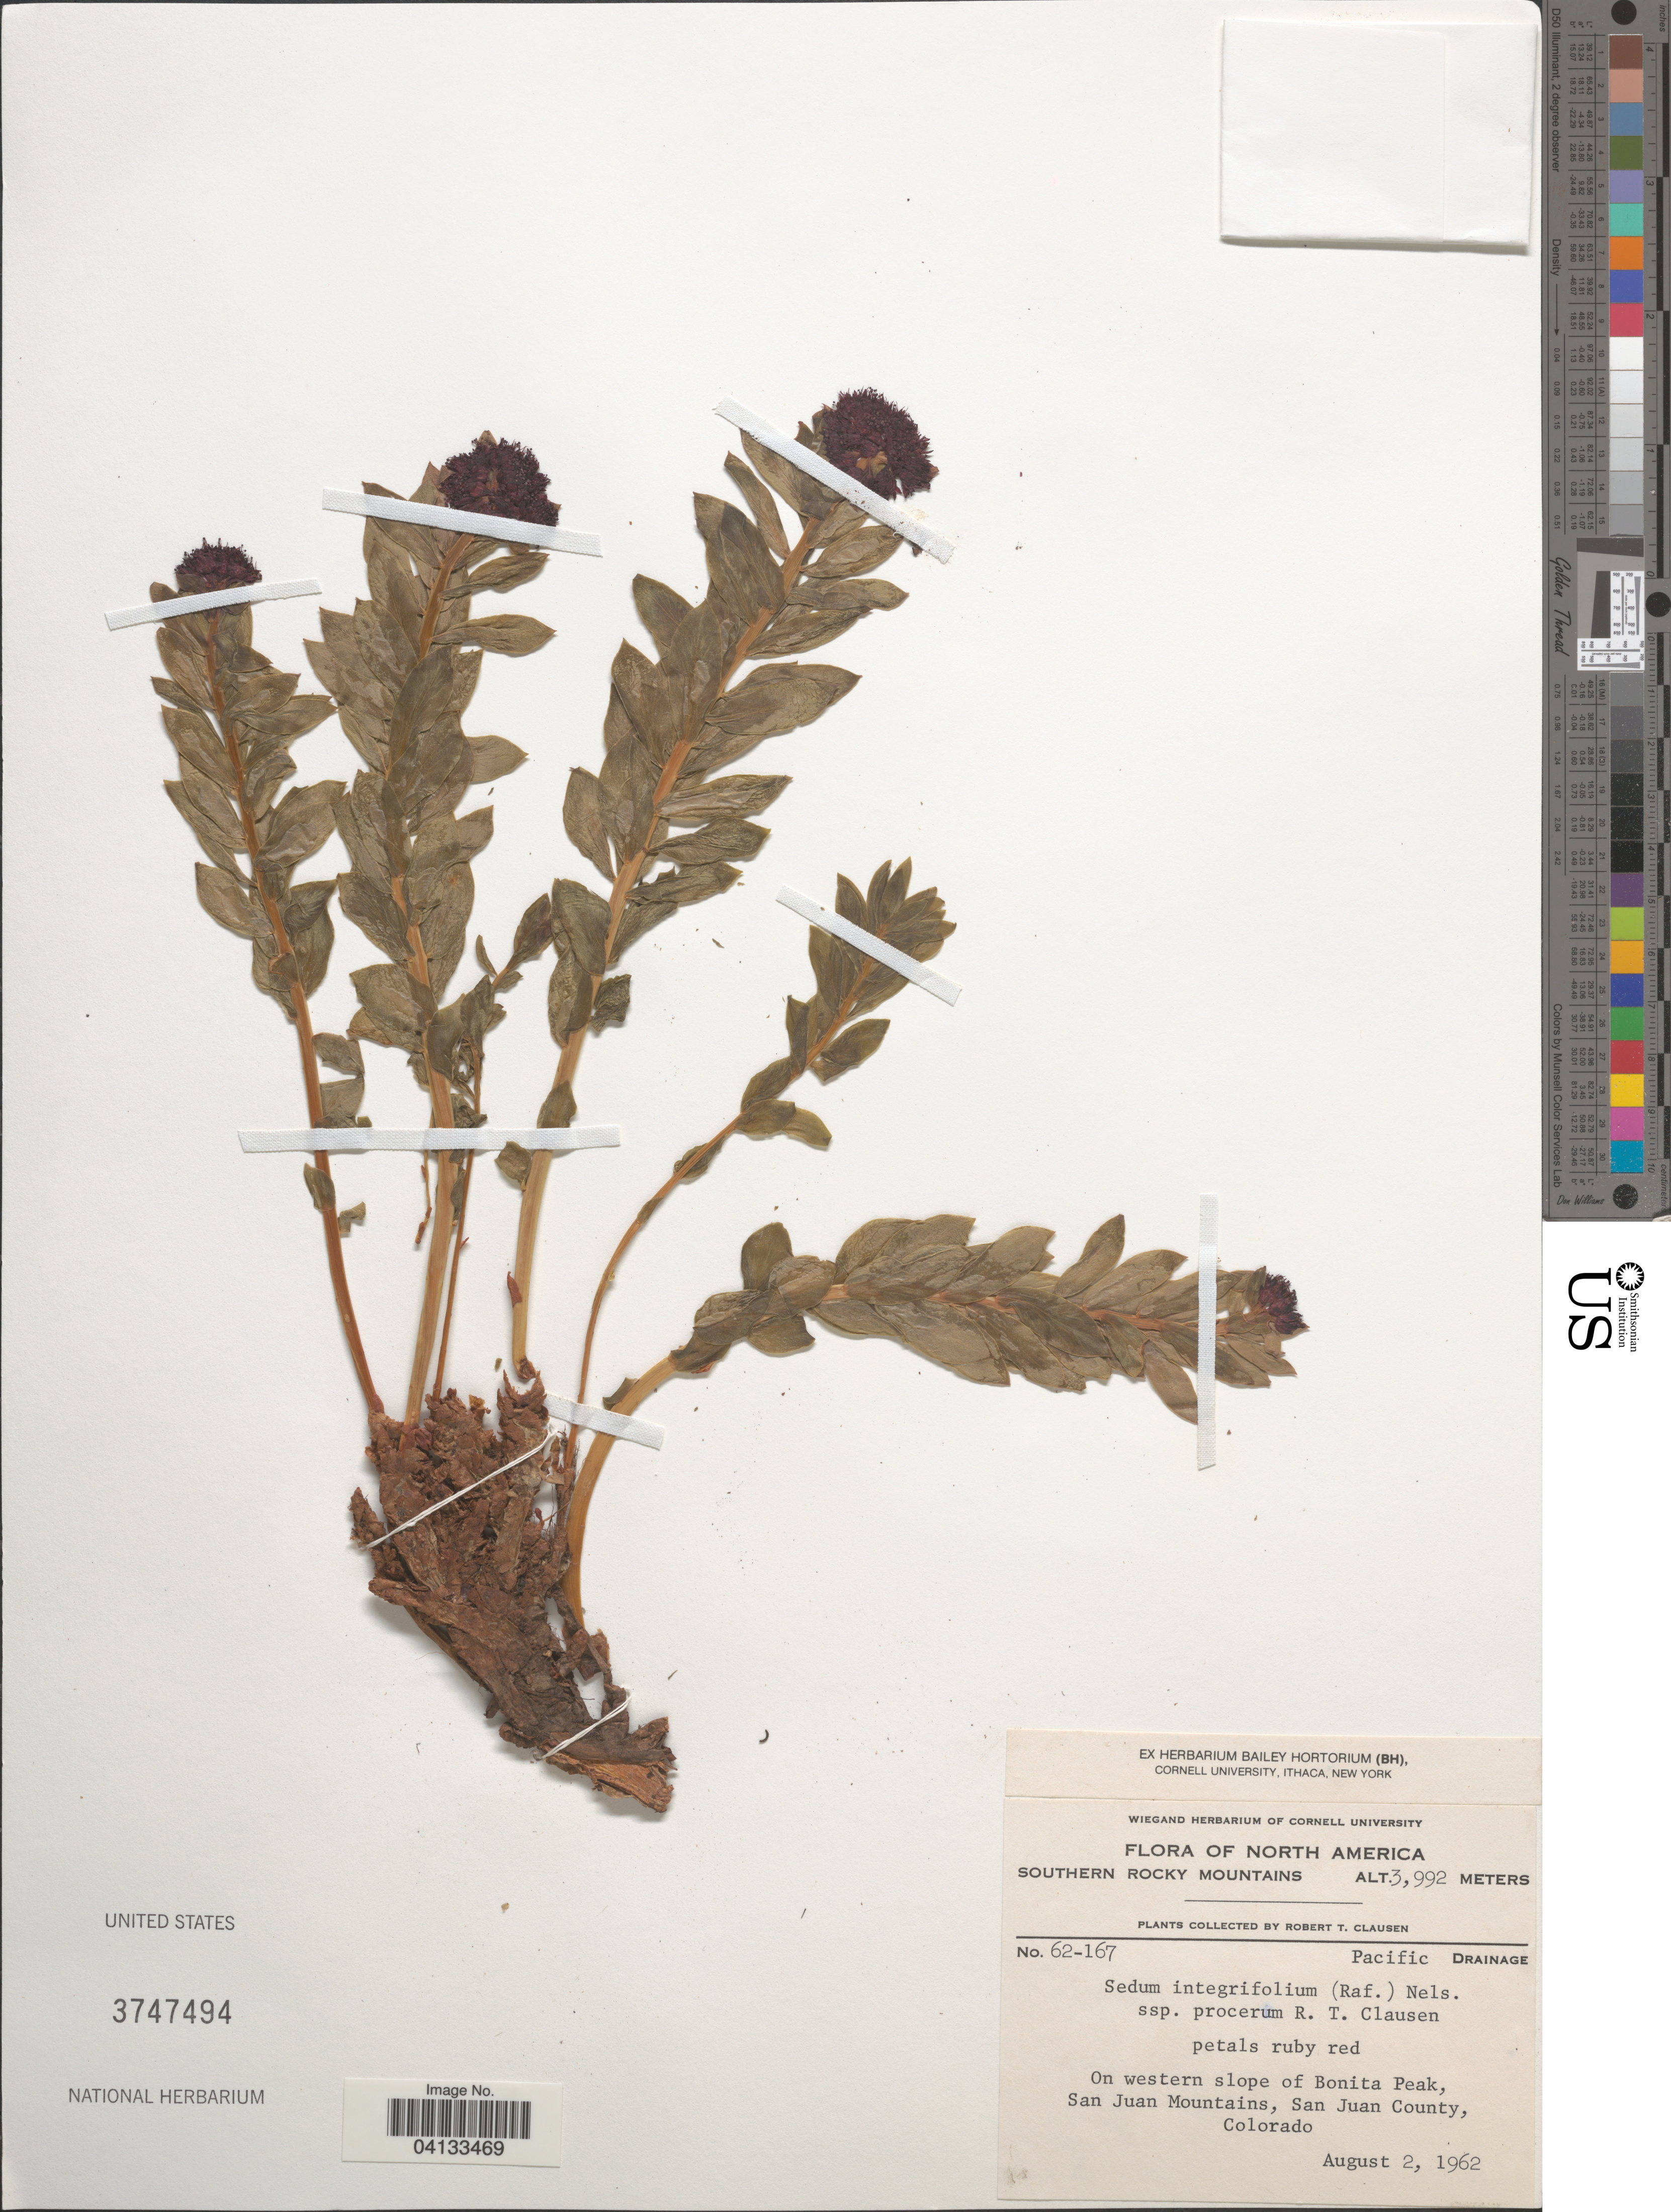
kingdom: Plantae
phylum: Tracheophyta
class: Magnoliopsida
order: Saxifragales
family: Crassulaceae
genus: Sedum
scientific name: Sedum integrifolium subsp. procerum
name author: R.T. Clausen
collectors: R. T. Clausen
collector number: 62-167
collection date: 1962-08-02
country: United States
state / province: Colorado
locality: Southern Rocky Mountains. Pacific Drainage. On western slope of Bonita Peak, San Juan Mountains, San Juan County.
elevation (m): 3992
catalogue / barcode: US 3747494